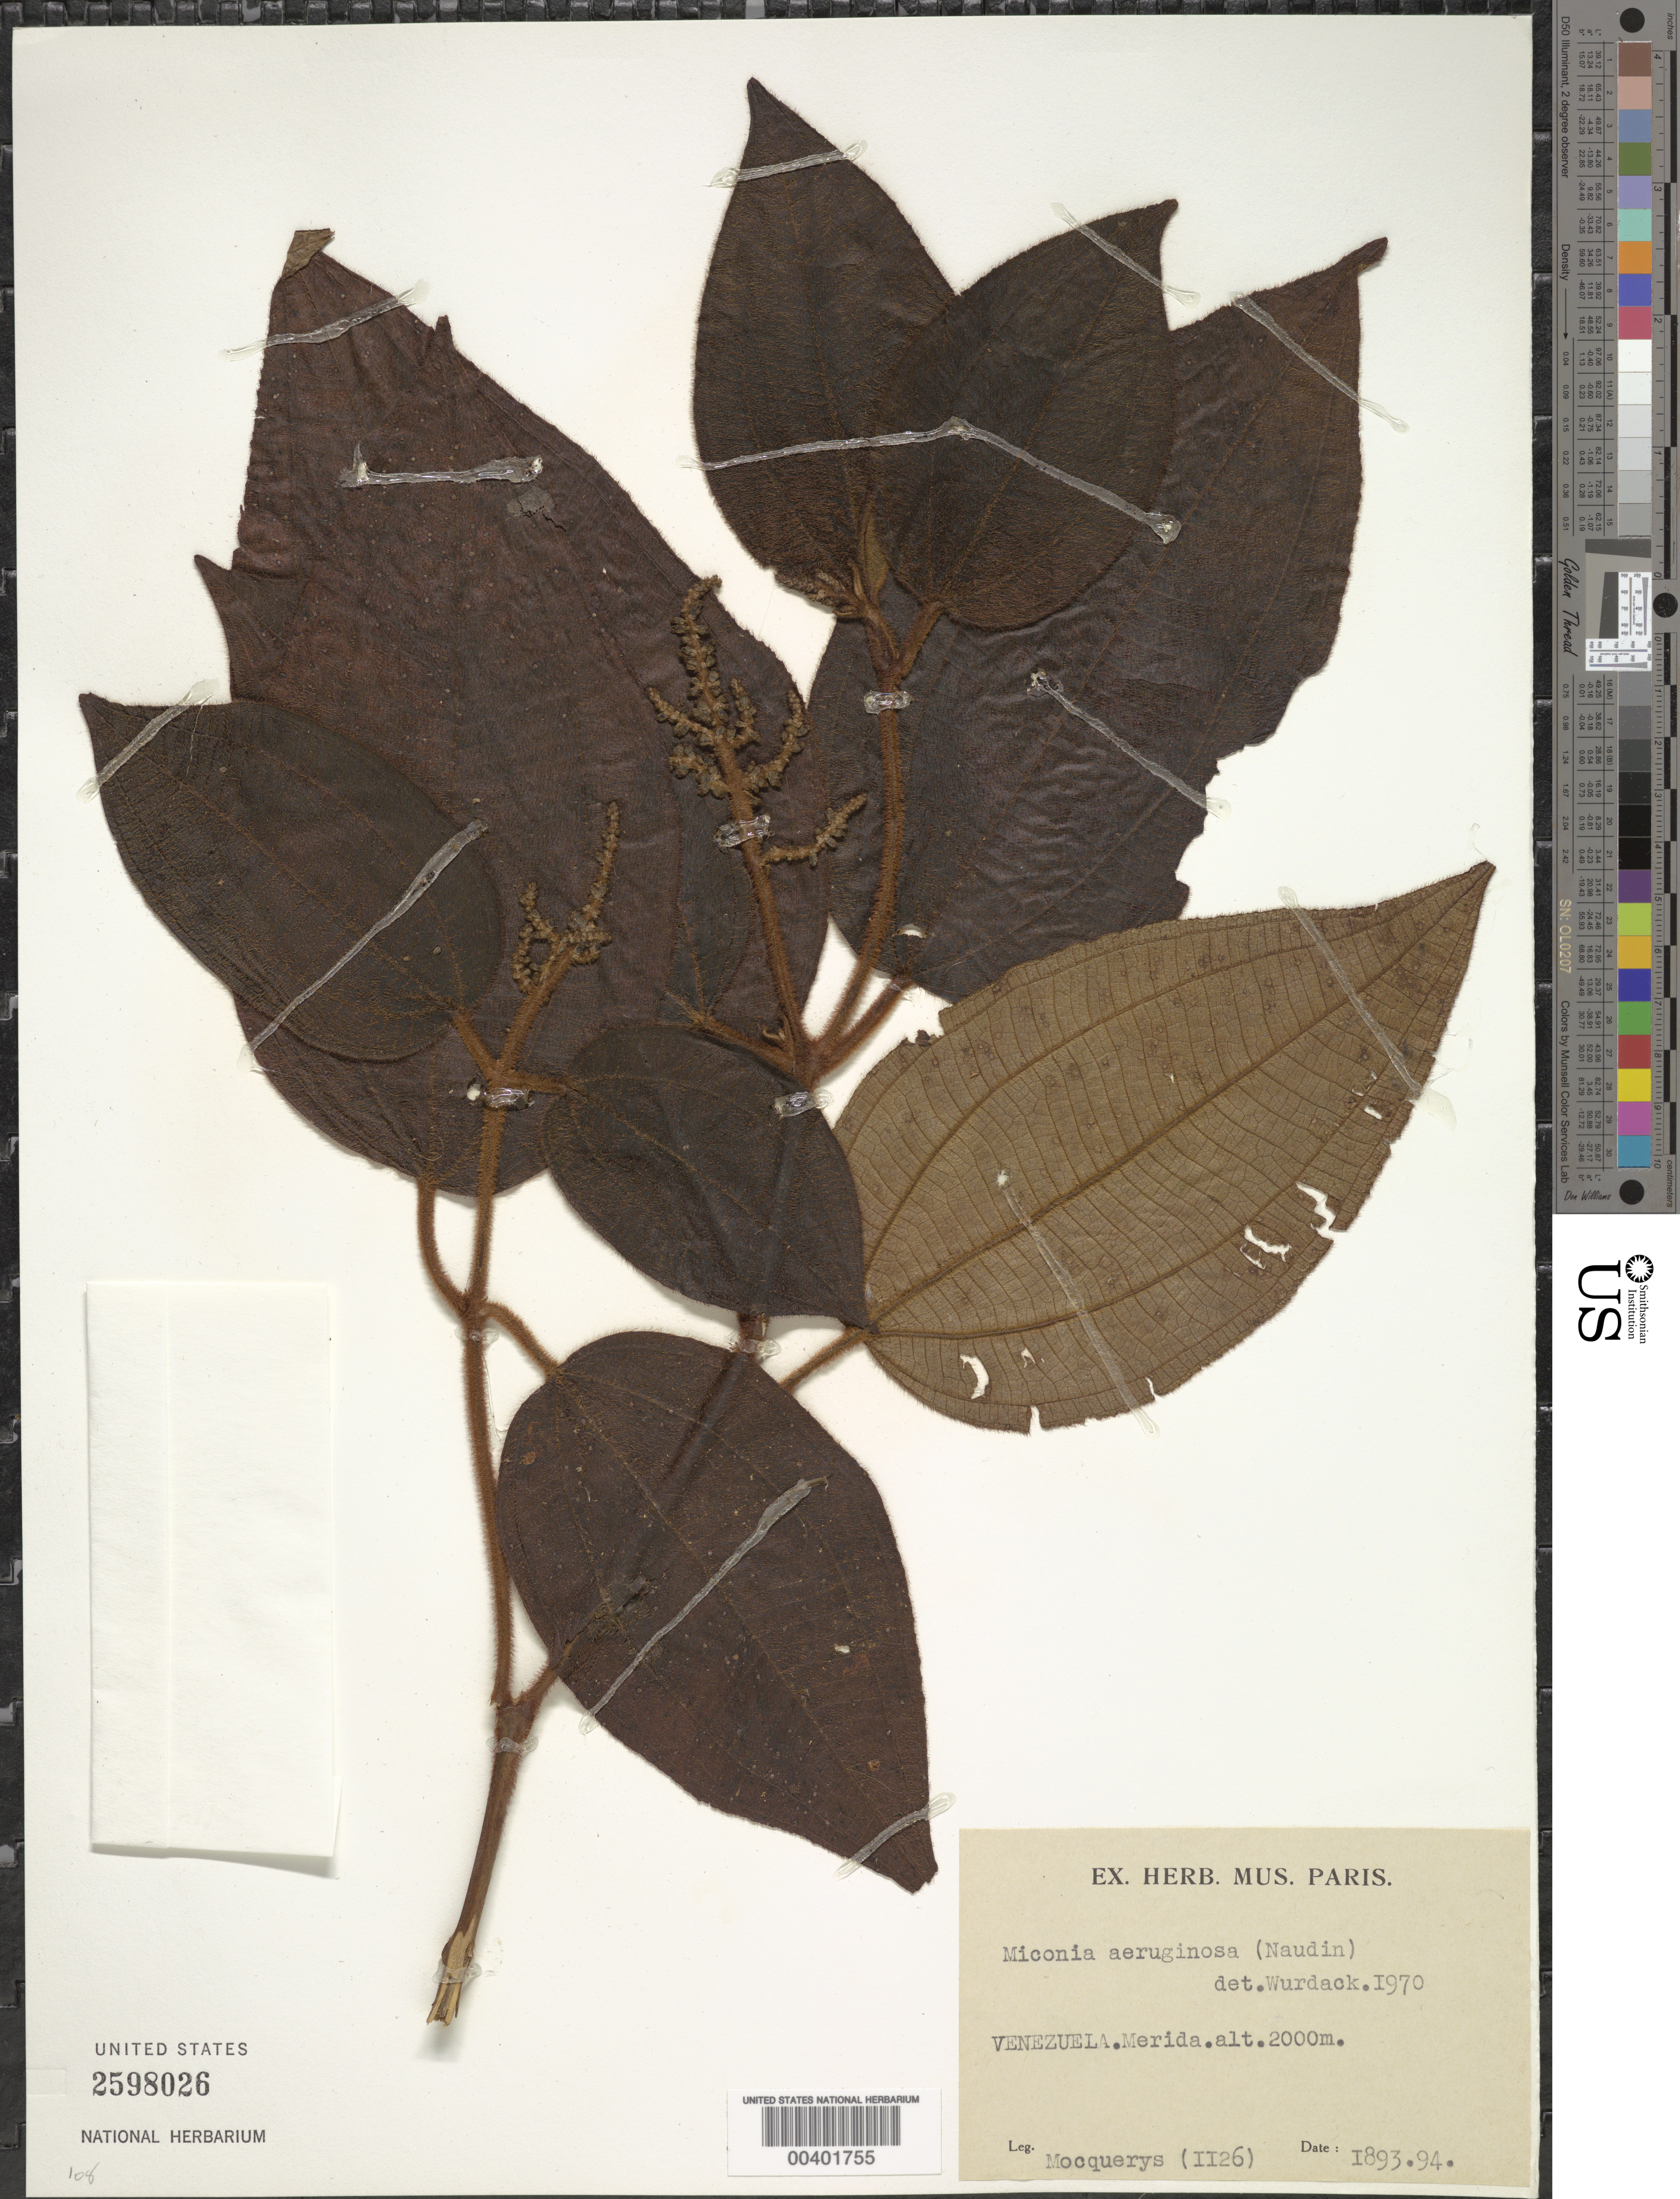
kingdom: Plantae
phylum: Tracheophyta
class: Magnoliopsida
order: Myrtales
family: Melastomataceae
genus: Miconia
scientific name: Miconia aeruginosa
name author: Naudin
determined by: Wurdack, John J., (US), US (UNITED STATES)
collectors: A. Mocquerys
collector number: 1126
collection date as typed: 1893 to -- --- 1894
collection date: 1893/1894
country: Venezuela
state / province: Mérida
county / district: Libertador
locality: Mérida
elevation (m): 2000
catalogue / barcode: US 2598026